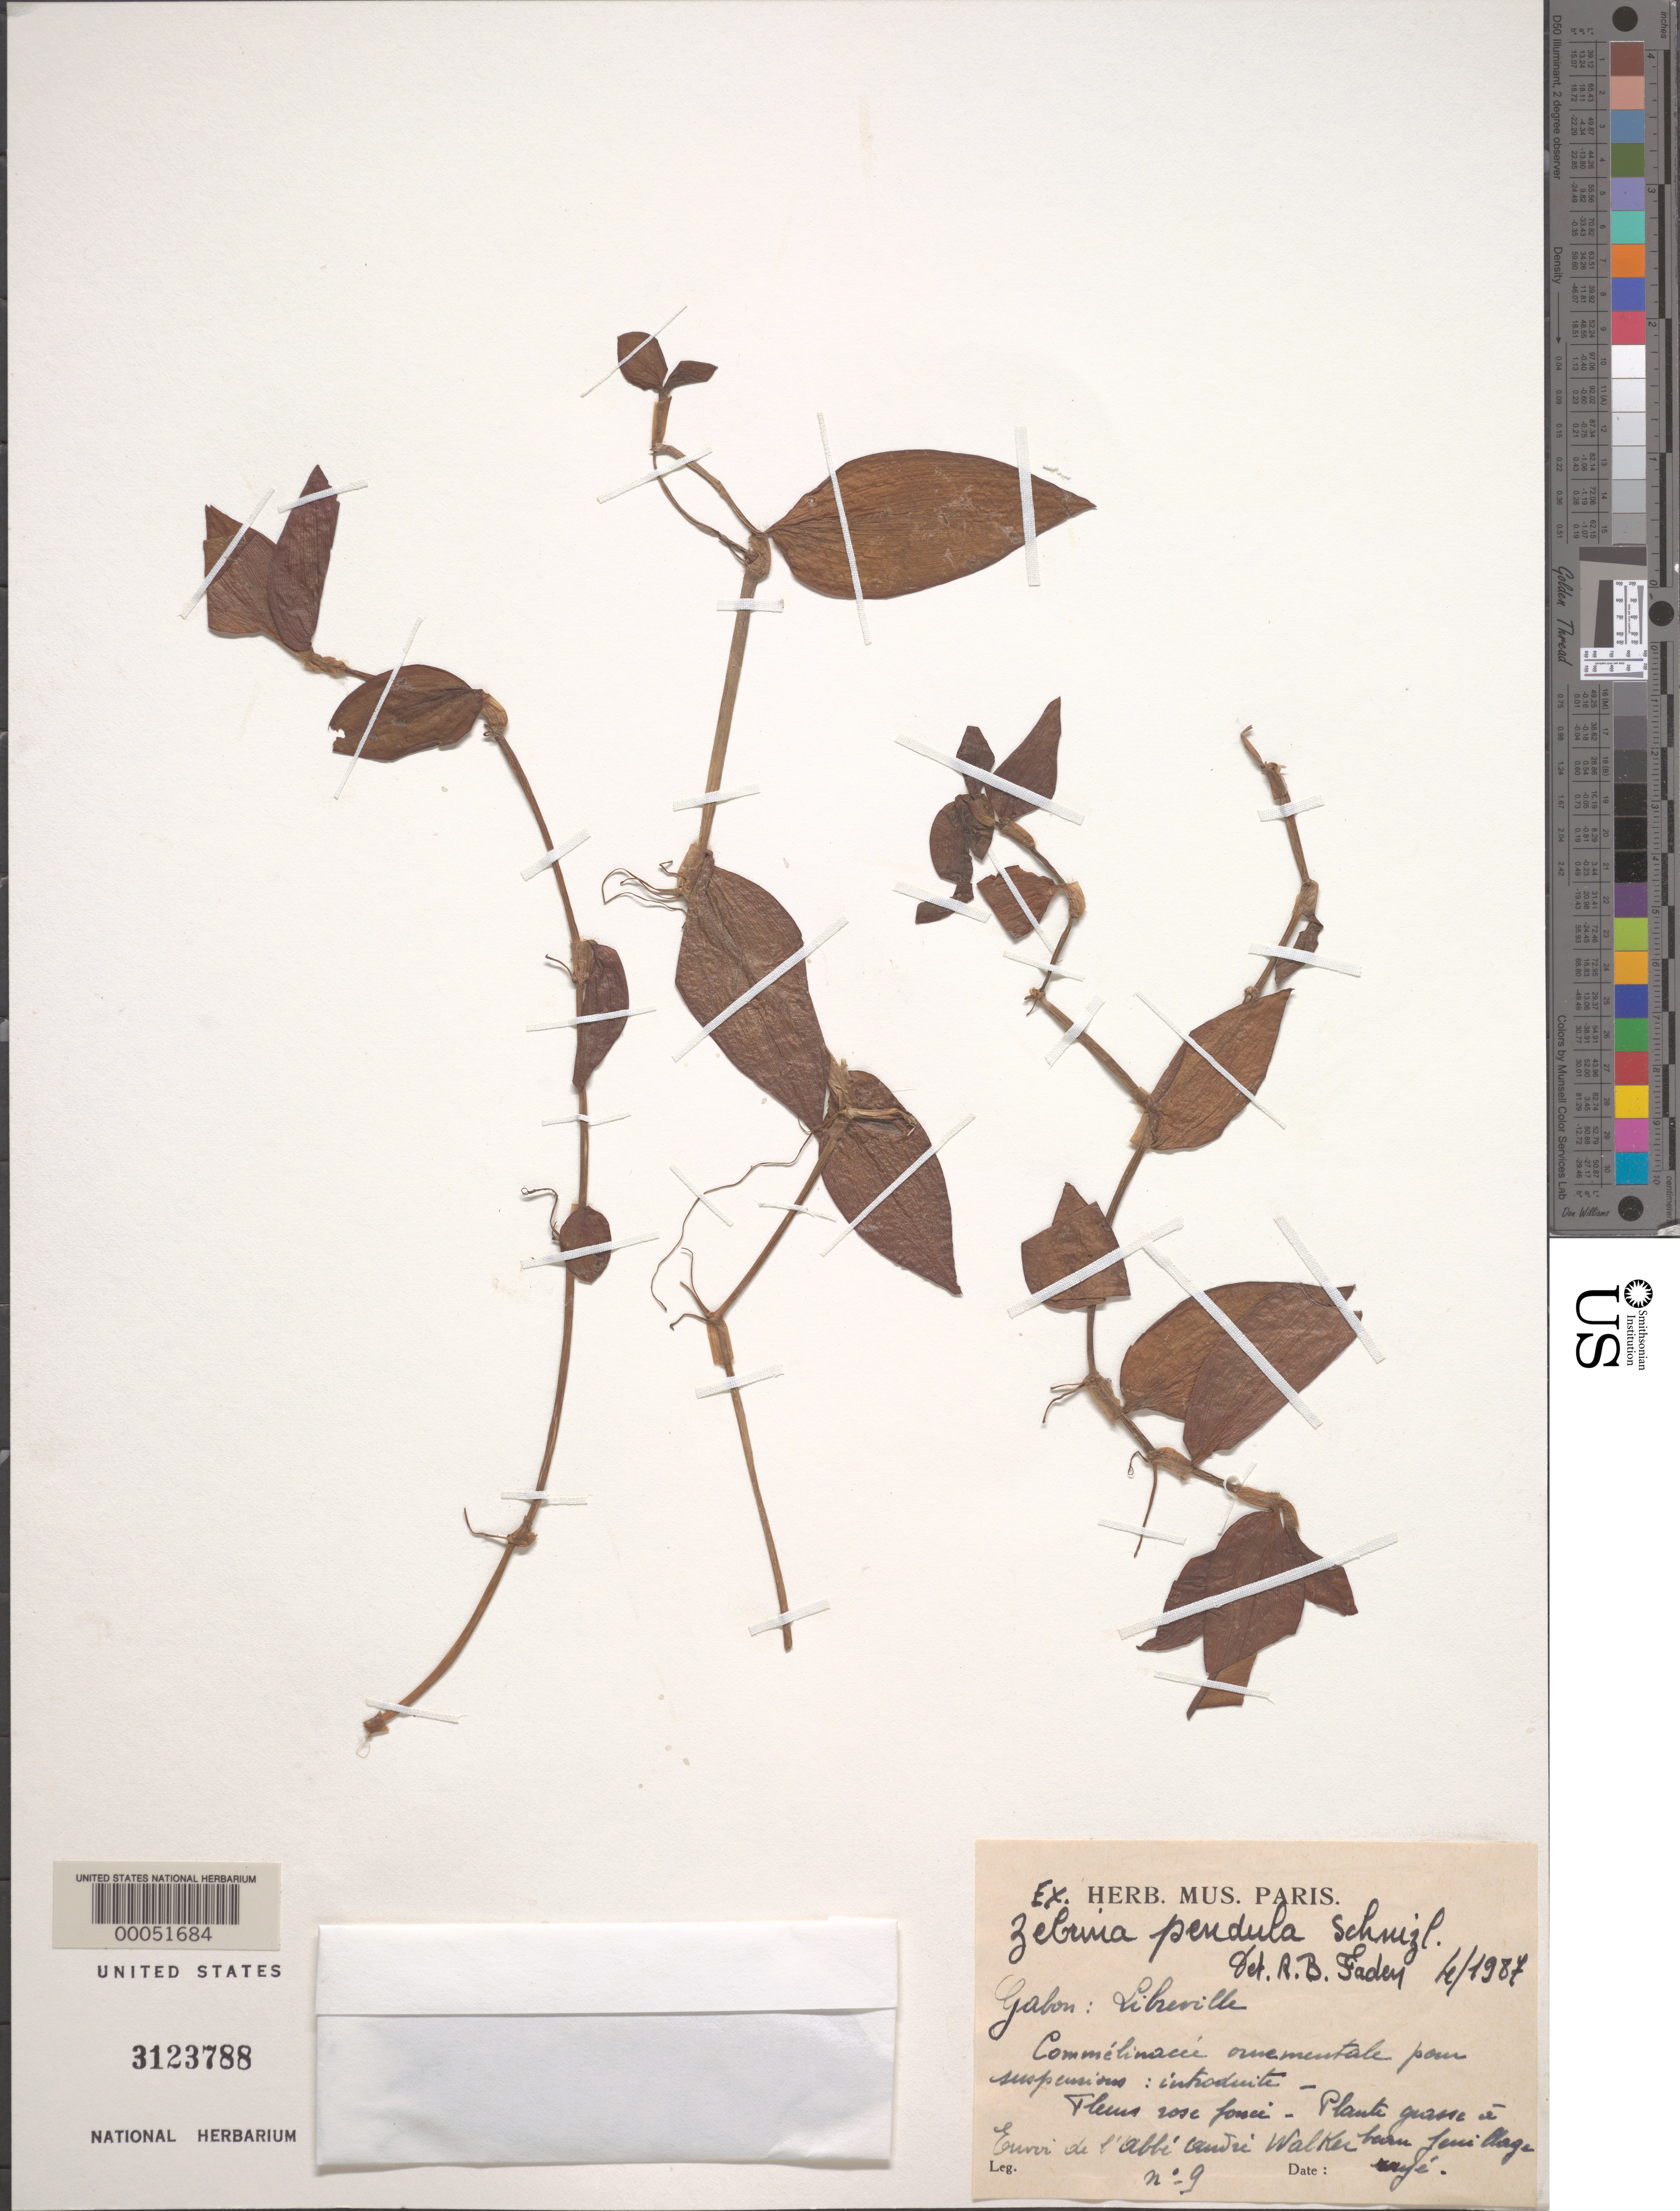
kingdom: Plantae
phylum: Tracheophyta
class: Liliopsida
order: Commelinales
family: Commelinaceae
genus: Tradescantia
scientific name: Tradescantia zebrina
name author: Bosse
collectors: A. Walker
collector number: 9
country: Gabon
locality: Libreville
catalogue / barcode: US 3123788